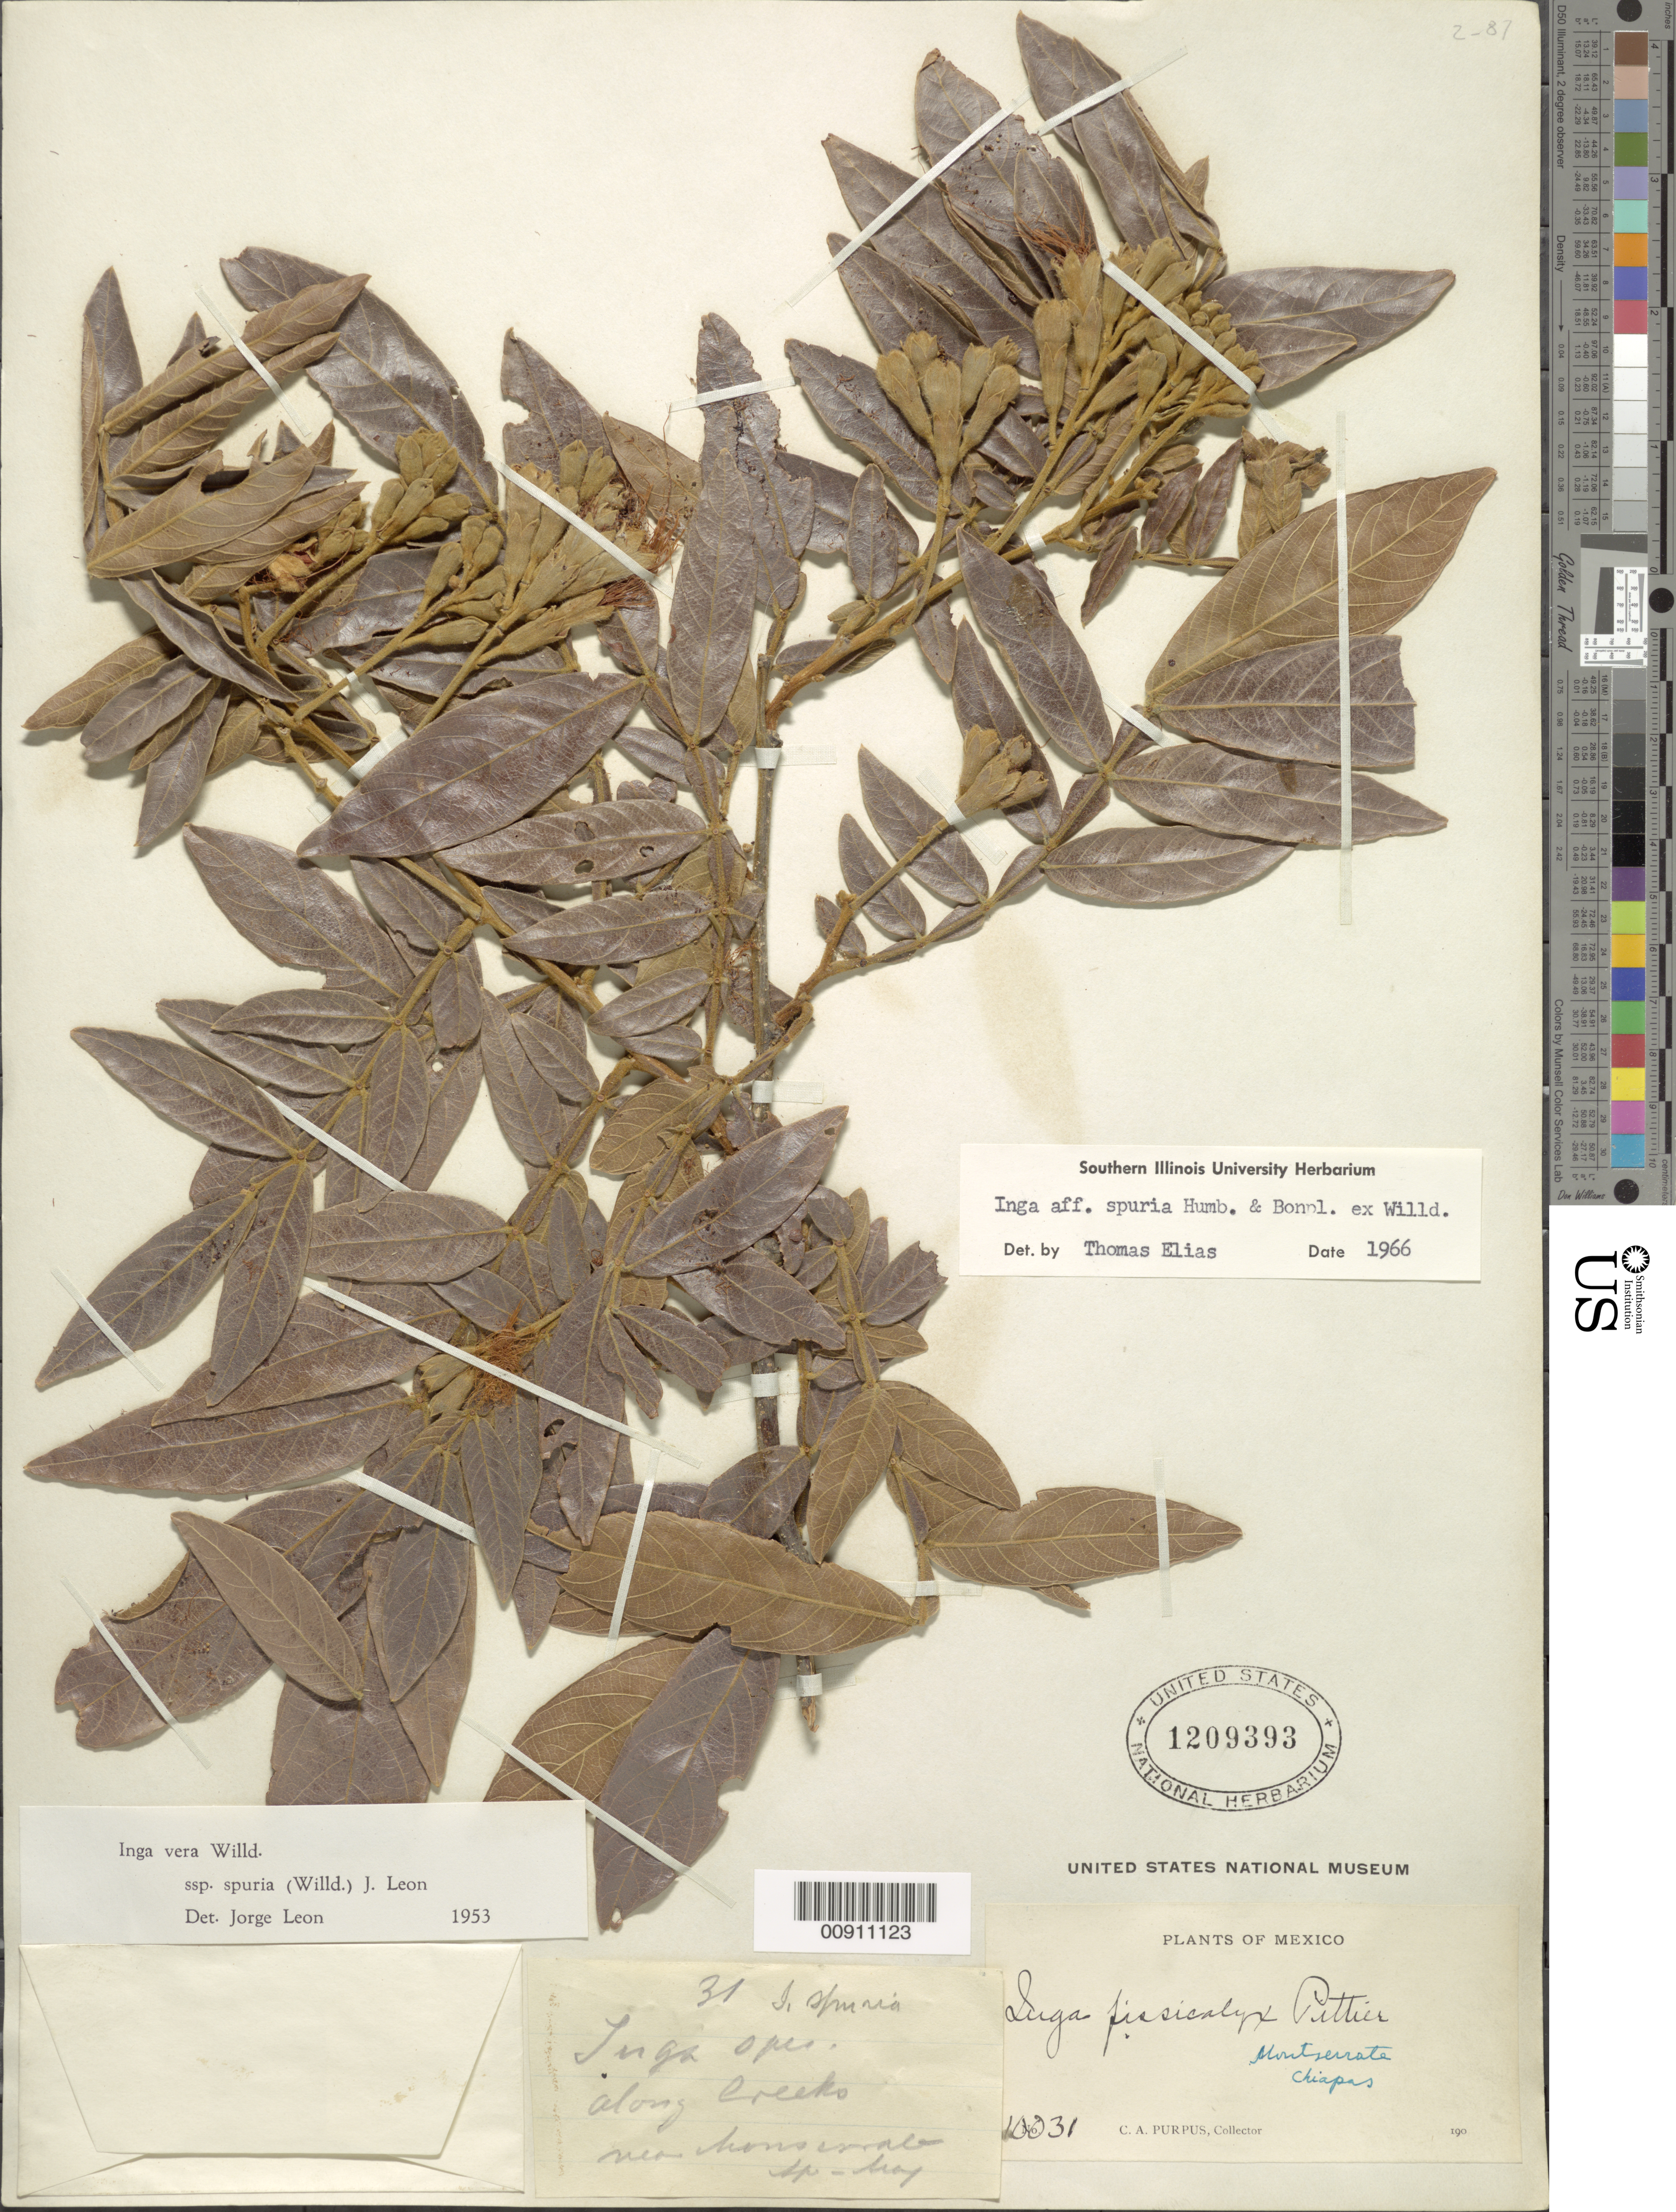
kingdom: Plantae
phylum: Tracheophyta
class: Magnoliopsida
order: Fabales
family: Fabaceae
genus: Inga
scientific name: Inga vera subsp. vera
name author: Willd.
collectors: C. A. Purpus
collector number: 10031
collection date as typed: Apr 190- to -- May 190-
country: Mexico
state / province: Chiapas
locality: Near Monserrate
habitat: Along creeks.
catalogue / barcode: US 1209393